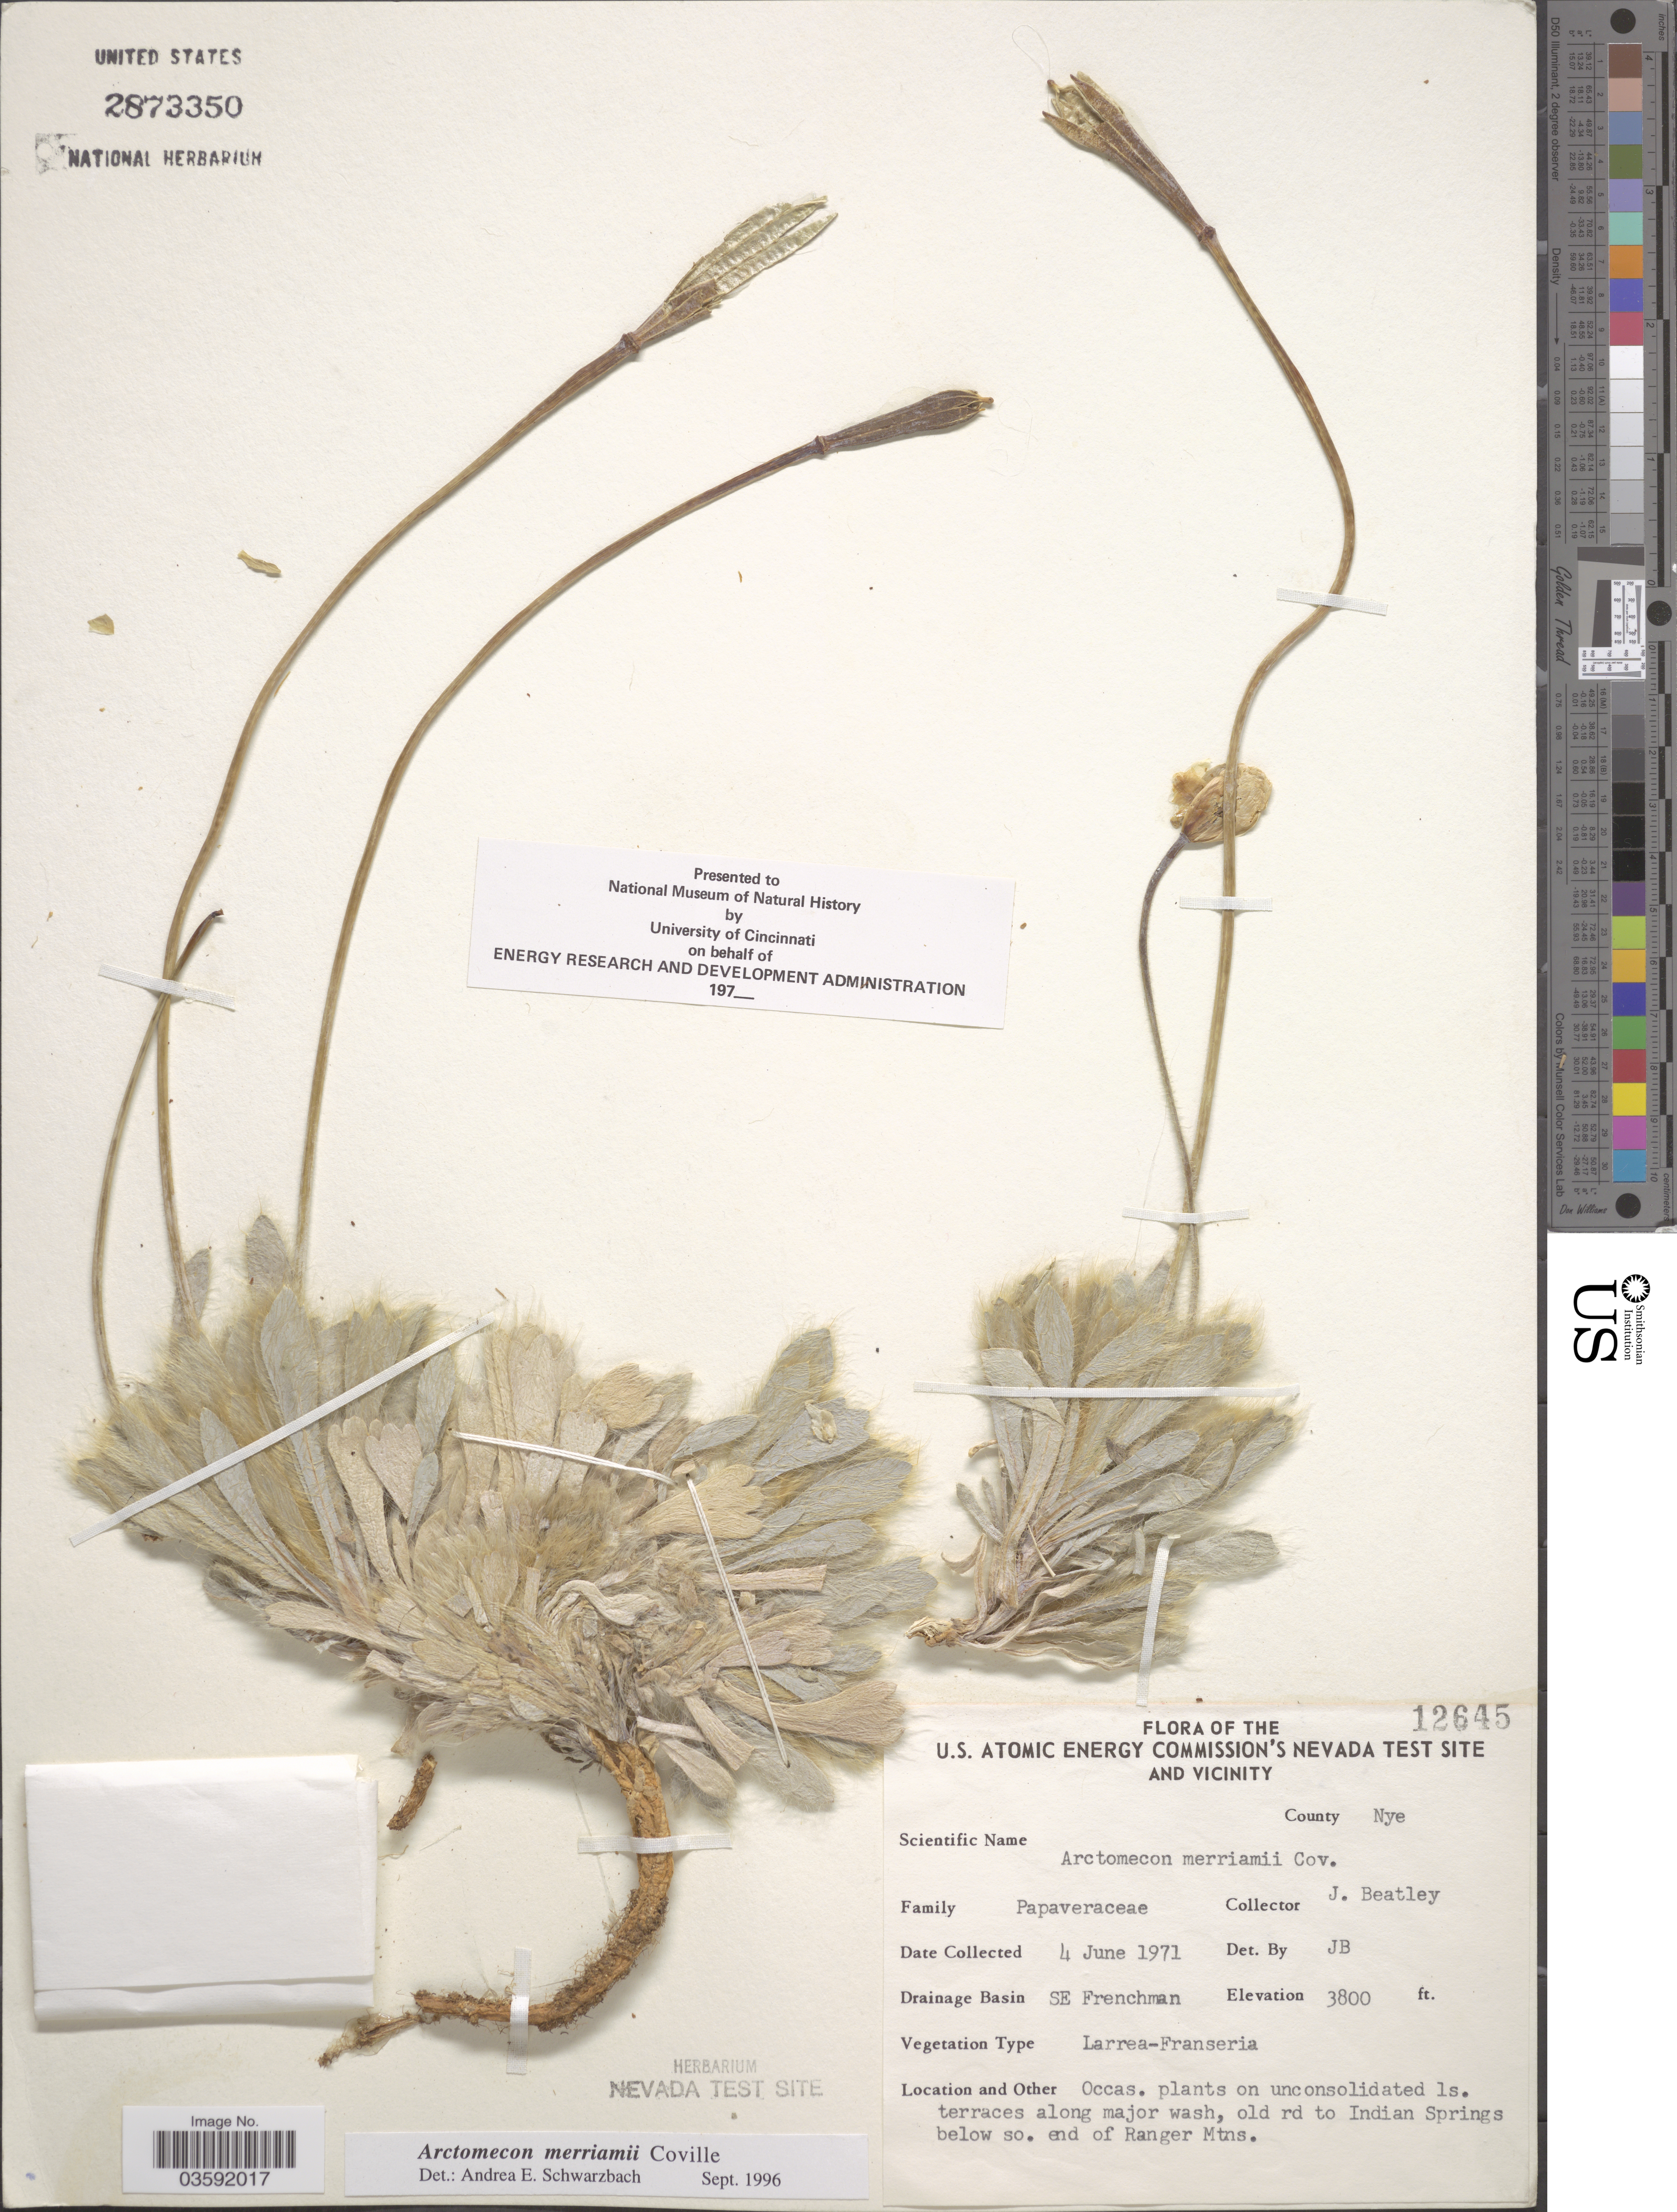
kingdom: Plantae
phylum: Tracheophyta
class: Magnoliopsida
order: Ranunculales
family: Papaveraceae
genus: Arctomecon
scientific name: Arctomecon merriamii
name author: Coville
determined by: Schwarzbach, A. E.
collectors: J. C. Beatley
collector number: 12645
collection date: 1971-06-04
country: United States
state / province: Nevada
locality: U. S. Atomic Energy Commission's Nevada Teste Site and Vicinity. County Nye. Drainage Basin SE Frenchman. Old rd to Indian Springs below so. end of Ranger Mtns.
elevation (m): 1158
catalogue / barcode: US 2873350